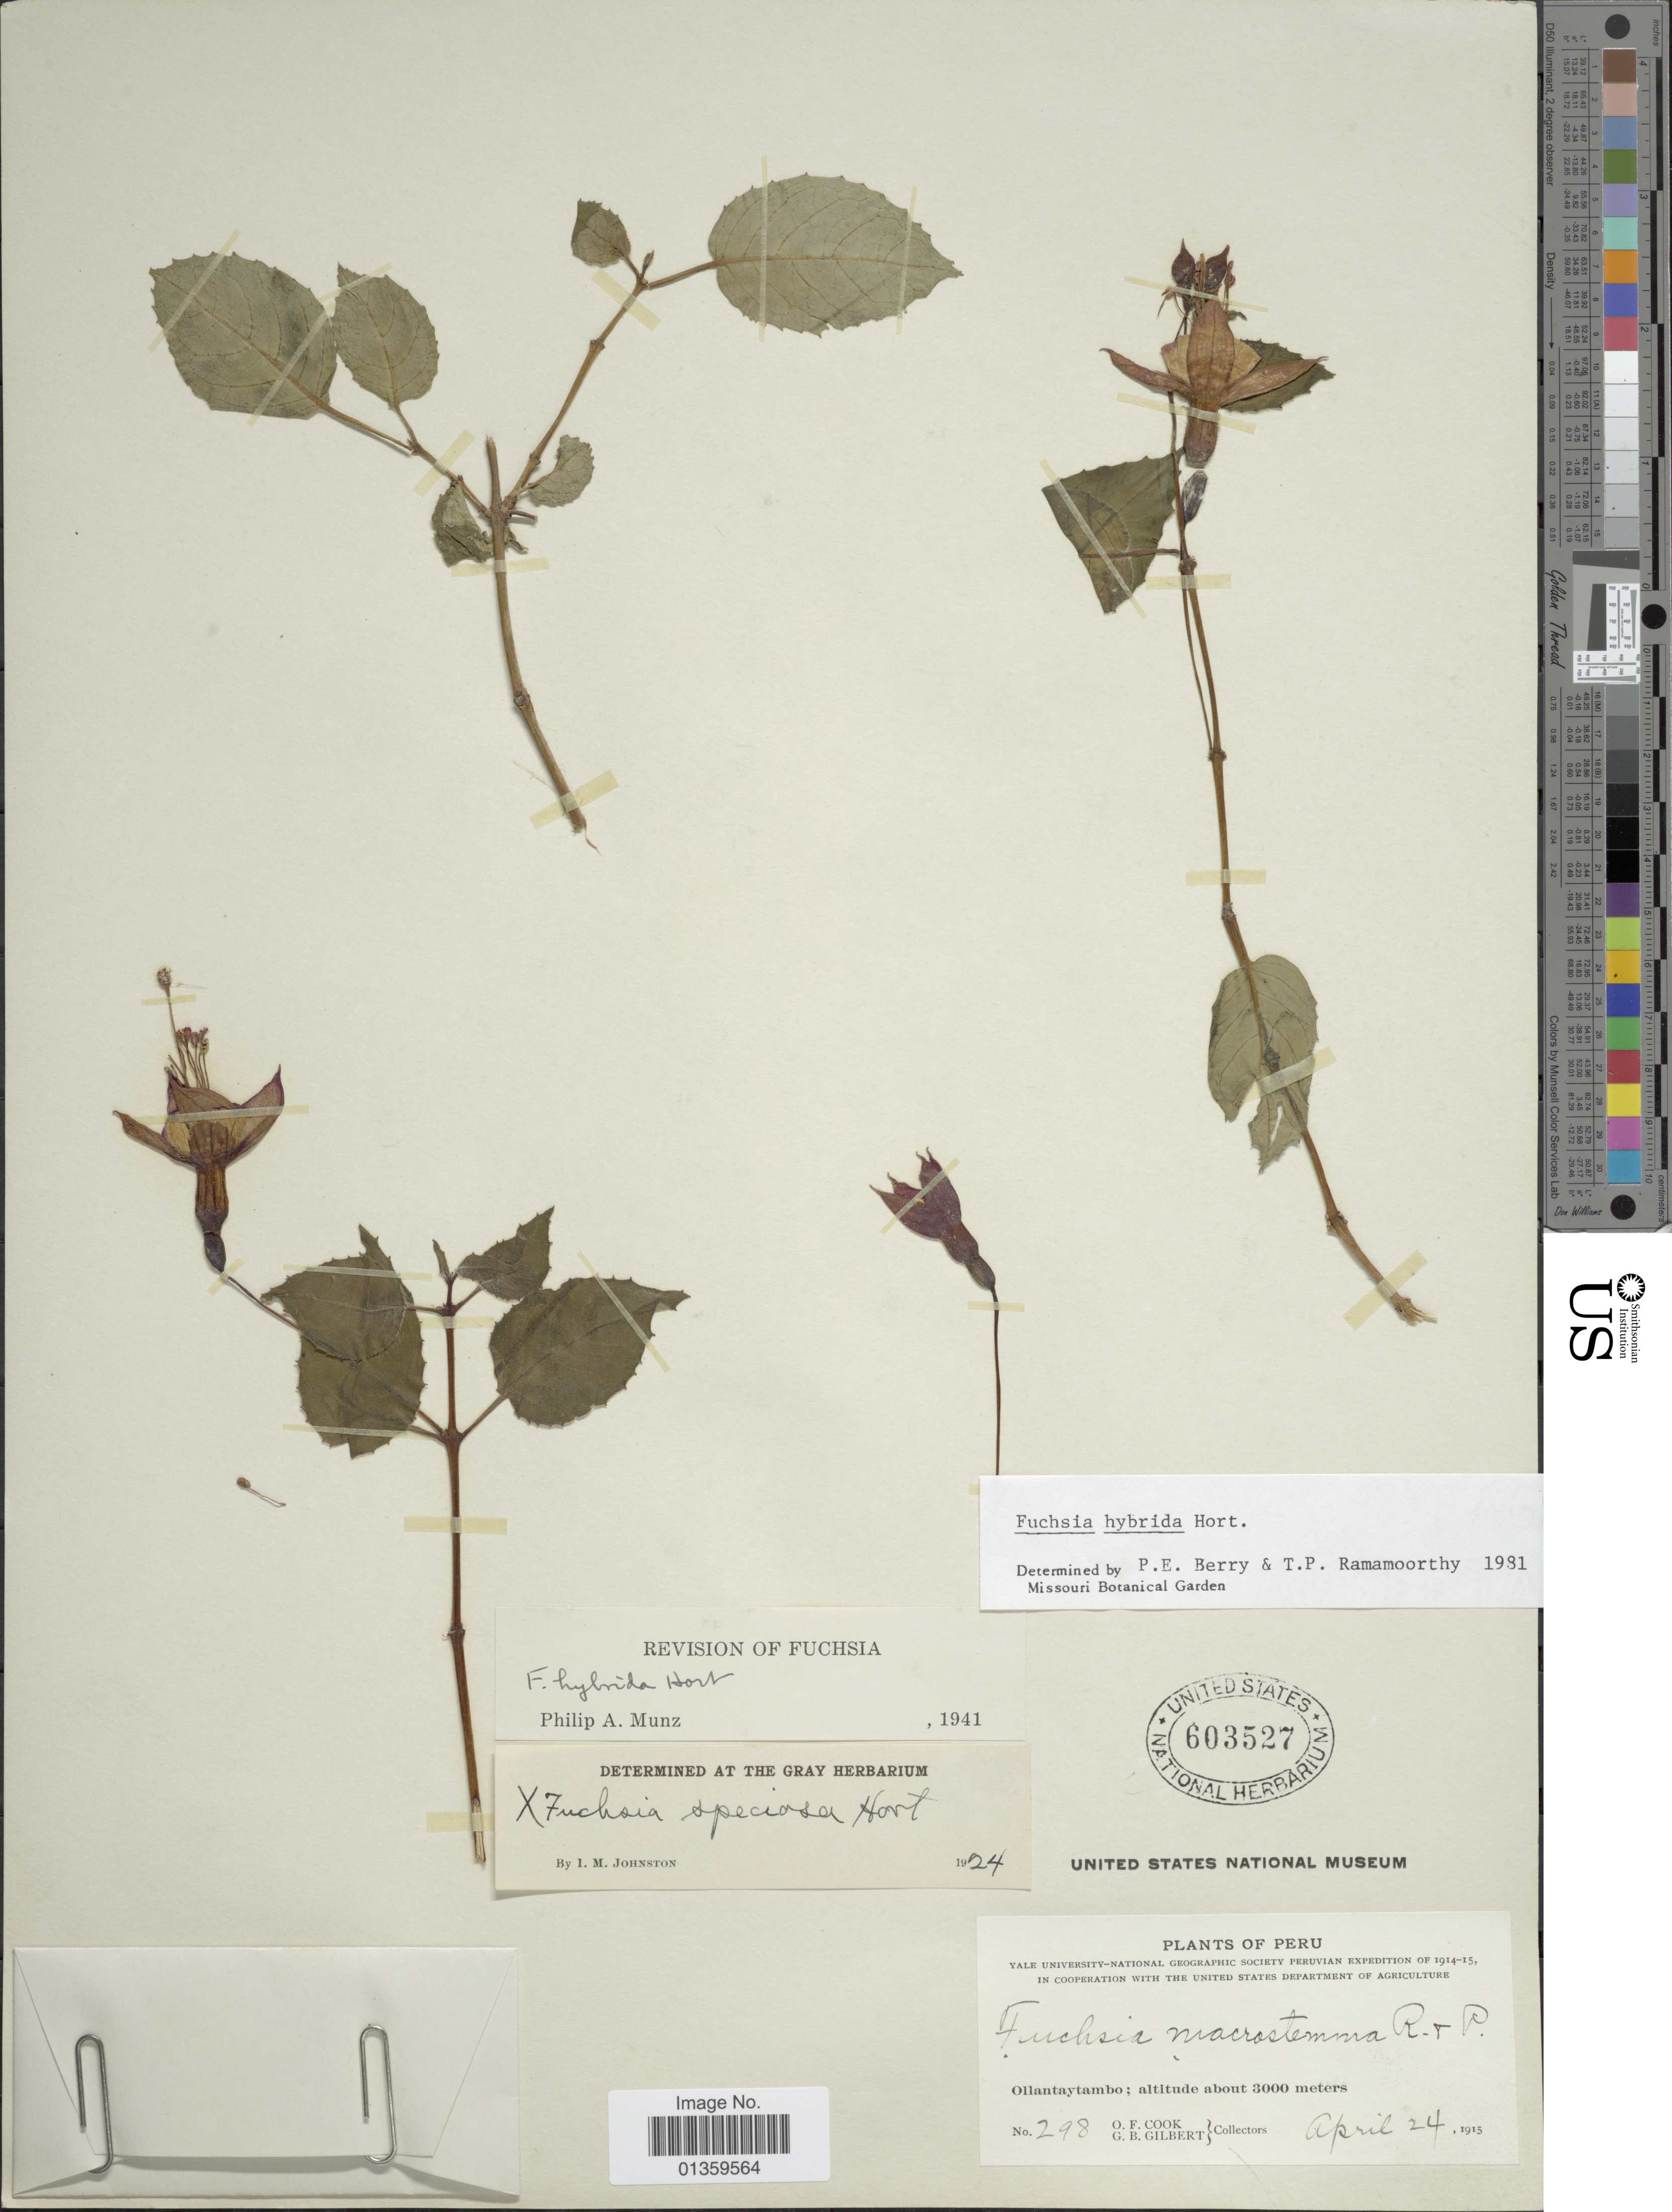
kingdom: Plantae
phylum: Tracheophyta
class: Magnoliopsida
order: Myrtales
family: Onagraceae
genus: Fuchsia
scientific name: Fuchsia x hybrida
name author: Hort.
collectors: O. F. Cook & G. B. Gilbert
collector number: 298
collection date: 1915-04-24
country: Peru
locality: Ollantaytambo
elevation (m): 3000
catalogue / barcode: US 603527